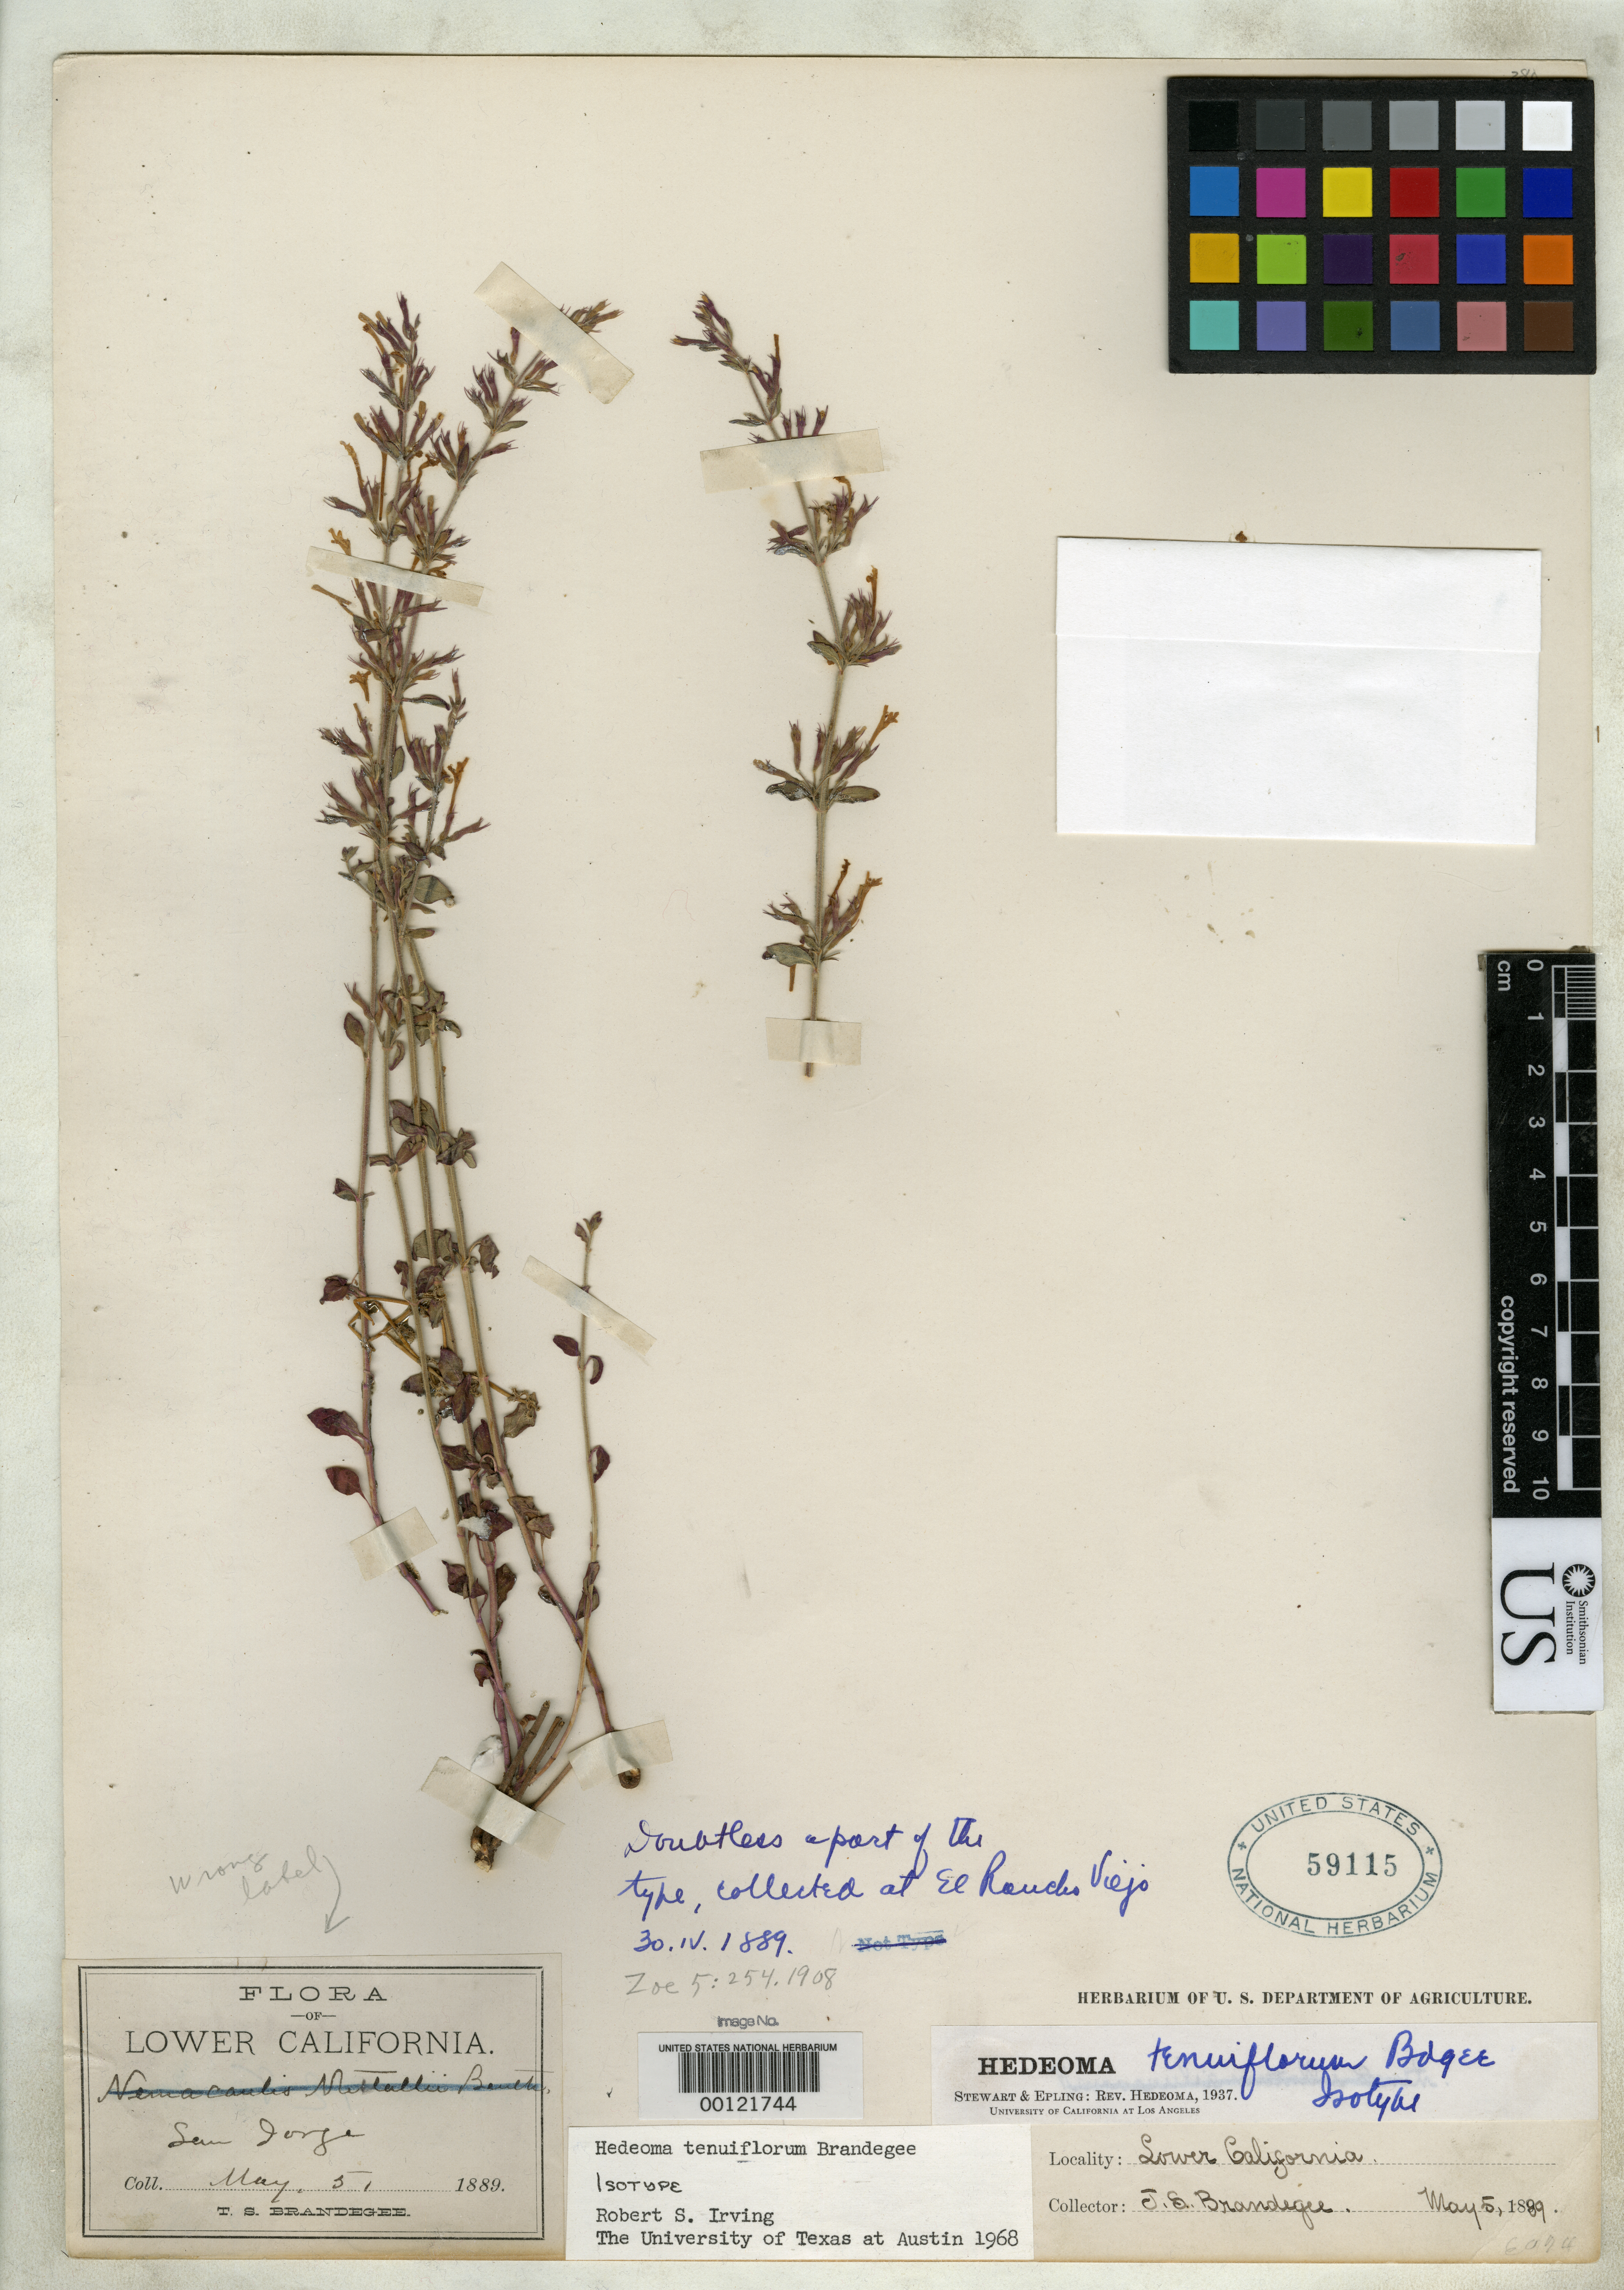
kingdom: Plantae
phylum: Tracheophyta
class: Magnoliopsida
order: Lamiales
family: Lamiaceae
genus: Hedeoma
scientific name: Hedeoma tenuiflora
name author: Brandegee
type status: Isotype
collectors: T. S. Brandegee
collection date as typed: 30 Apr 1889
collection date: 1889-04-30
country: Mexico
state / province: Baja California Norte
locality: El Rancho Viejo.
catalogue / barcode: US 59115